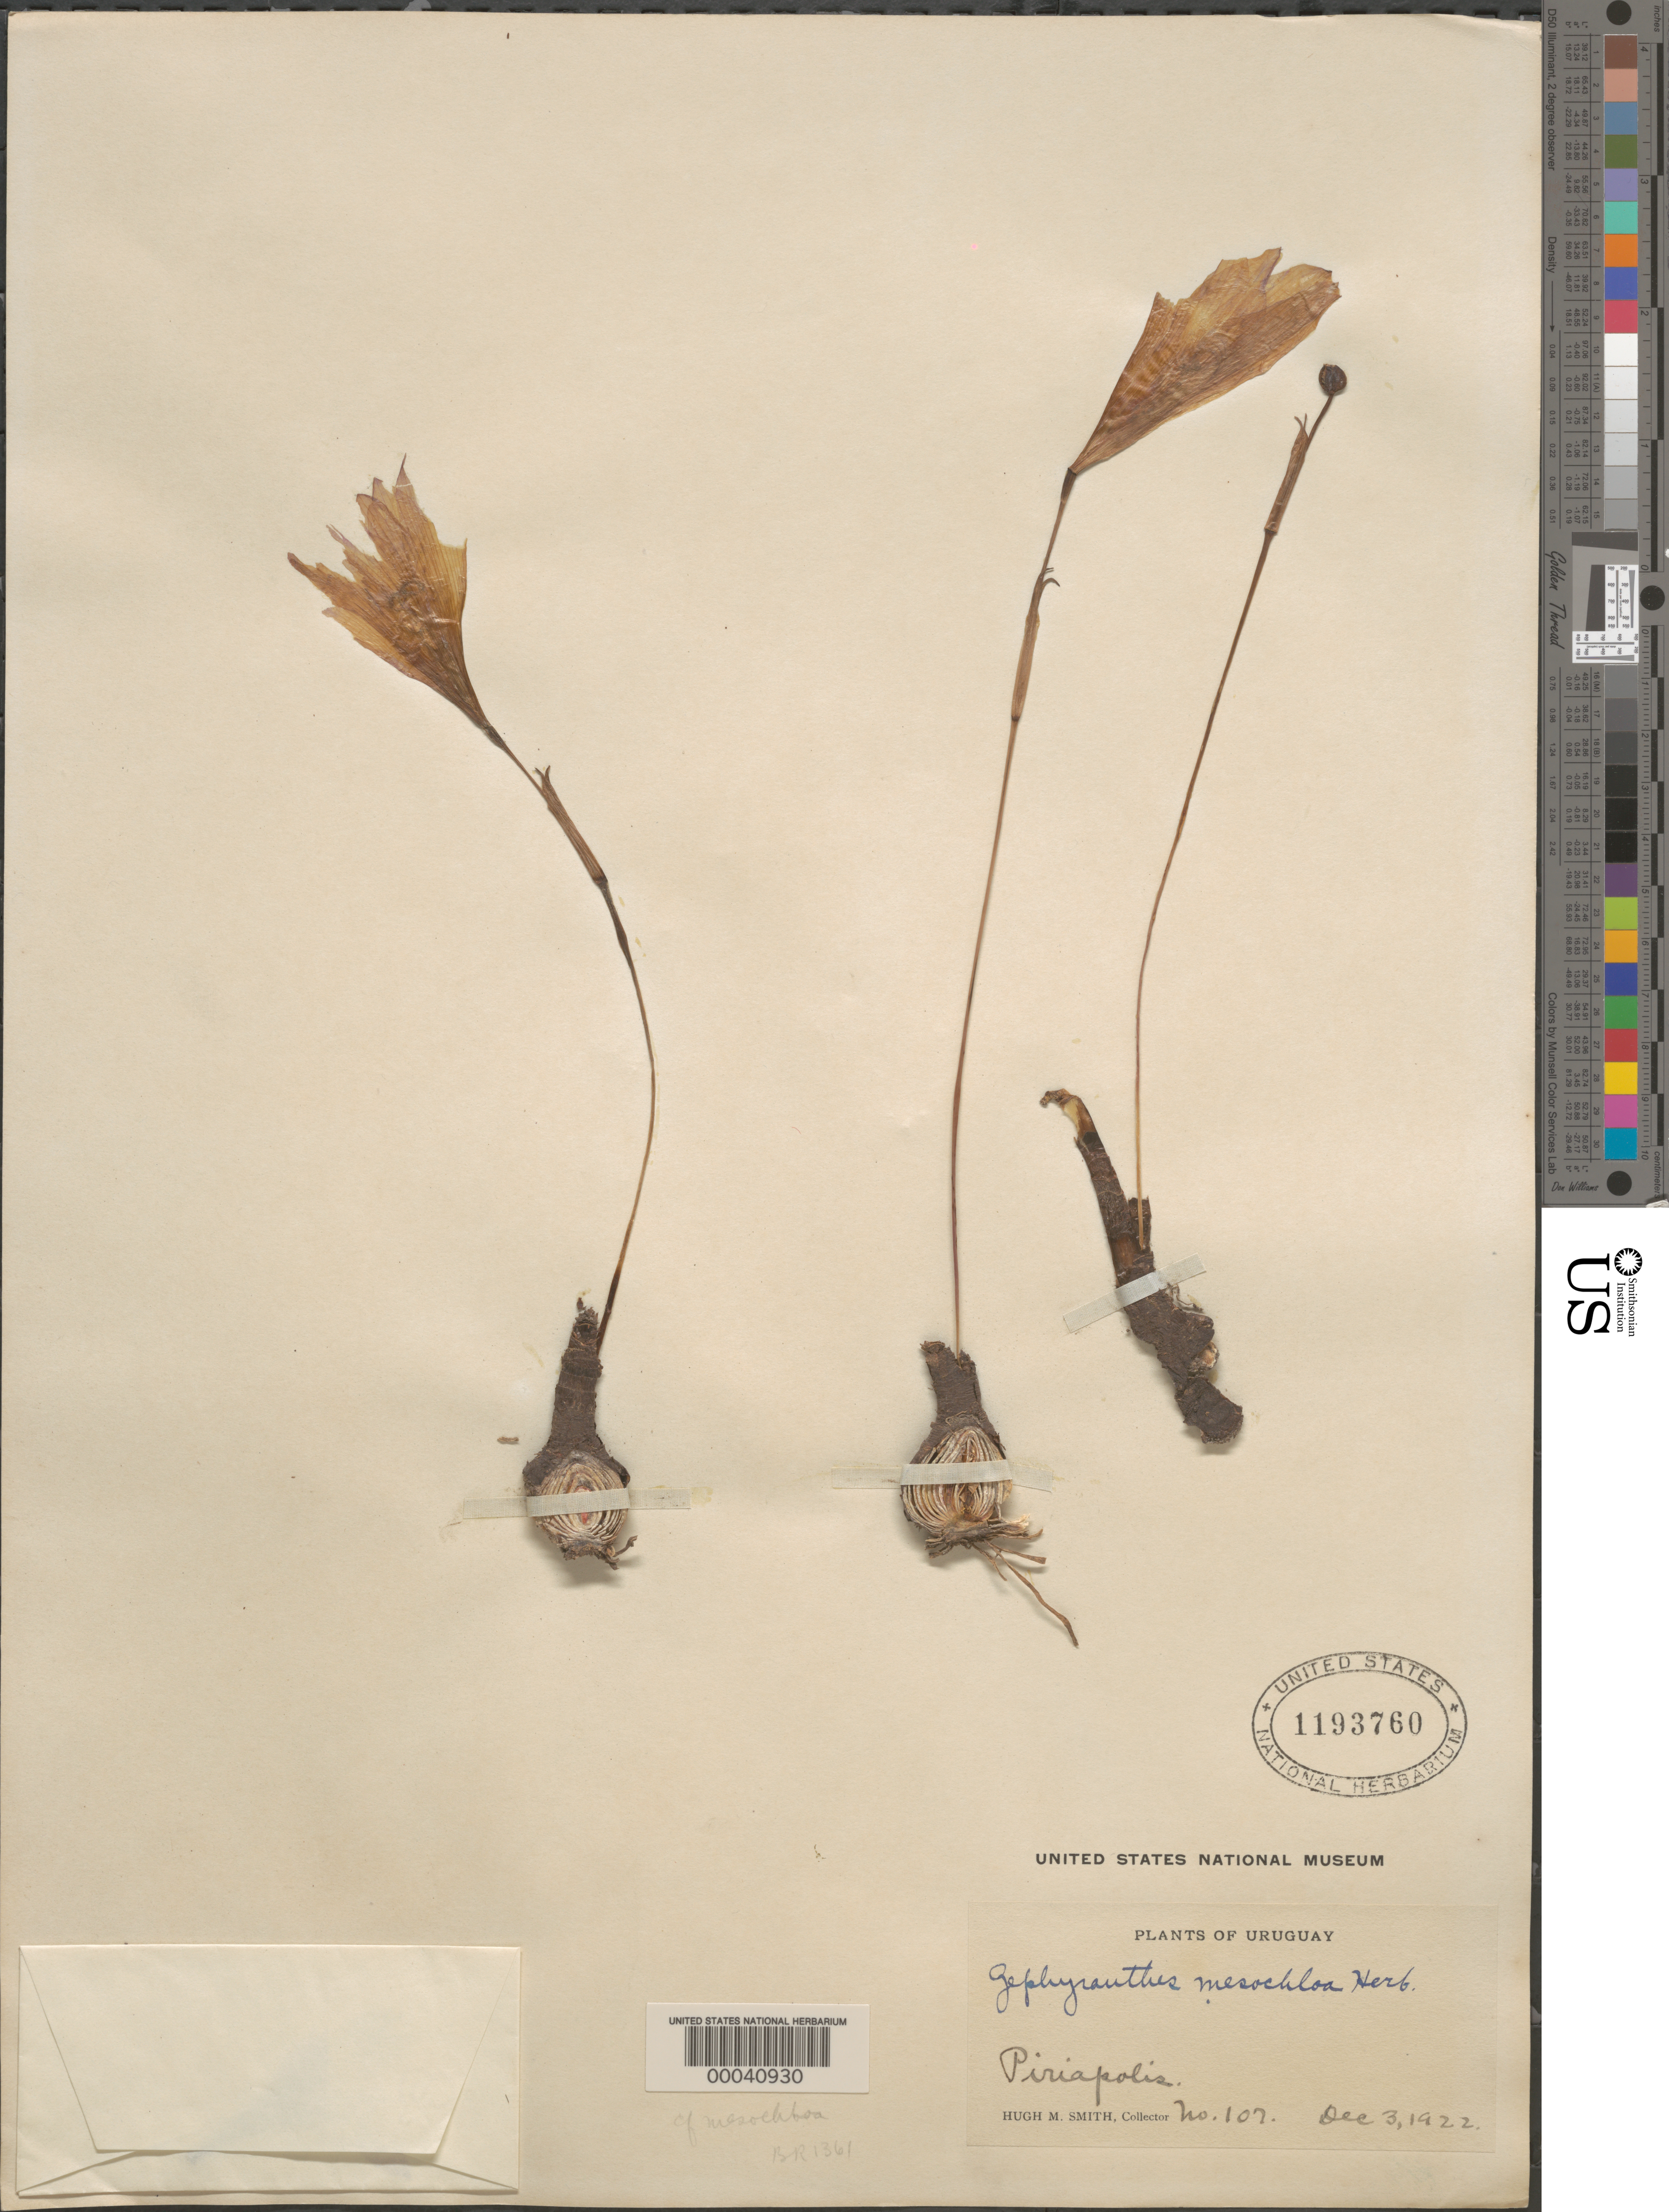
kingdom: Plantae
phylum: Tracheophyta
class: Liliopsida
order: Asparagales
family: Amaryllidaceae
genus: Zephyranthes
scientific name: Zephyranthes mesochloa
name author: Herb. ex Lindl.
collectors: Herbert H. Smith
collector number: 107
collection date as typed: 03 Dec 1922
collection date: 1922-12-03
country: Uruguay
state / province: Maldonado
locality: Piriapolis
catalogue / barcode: US 1193760